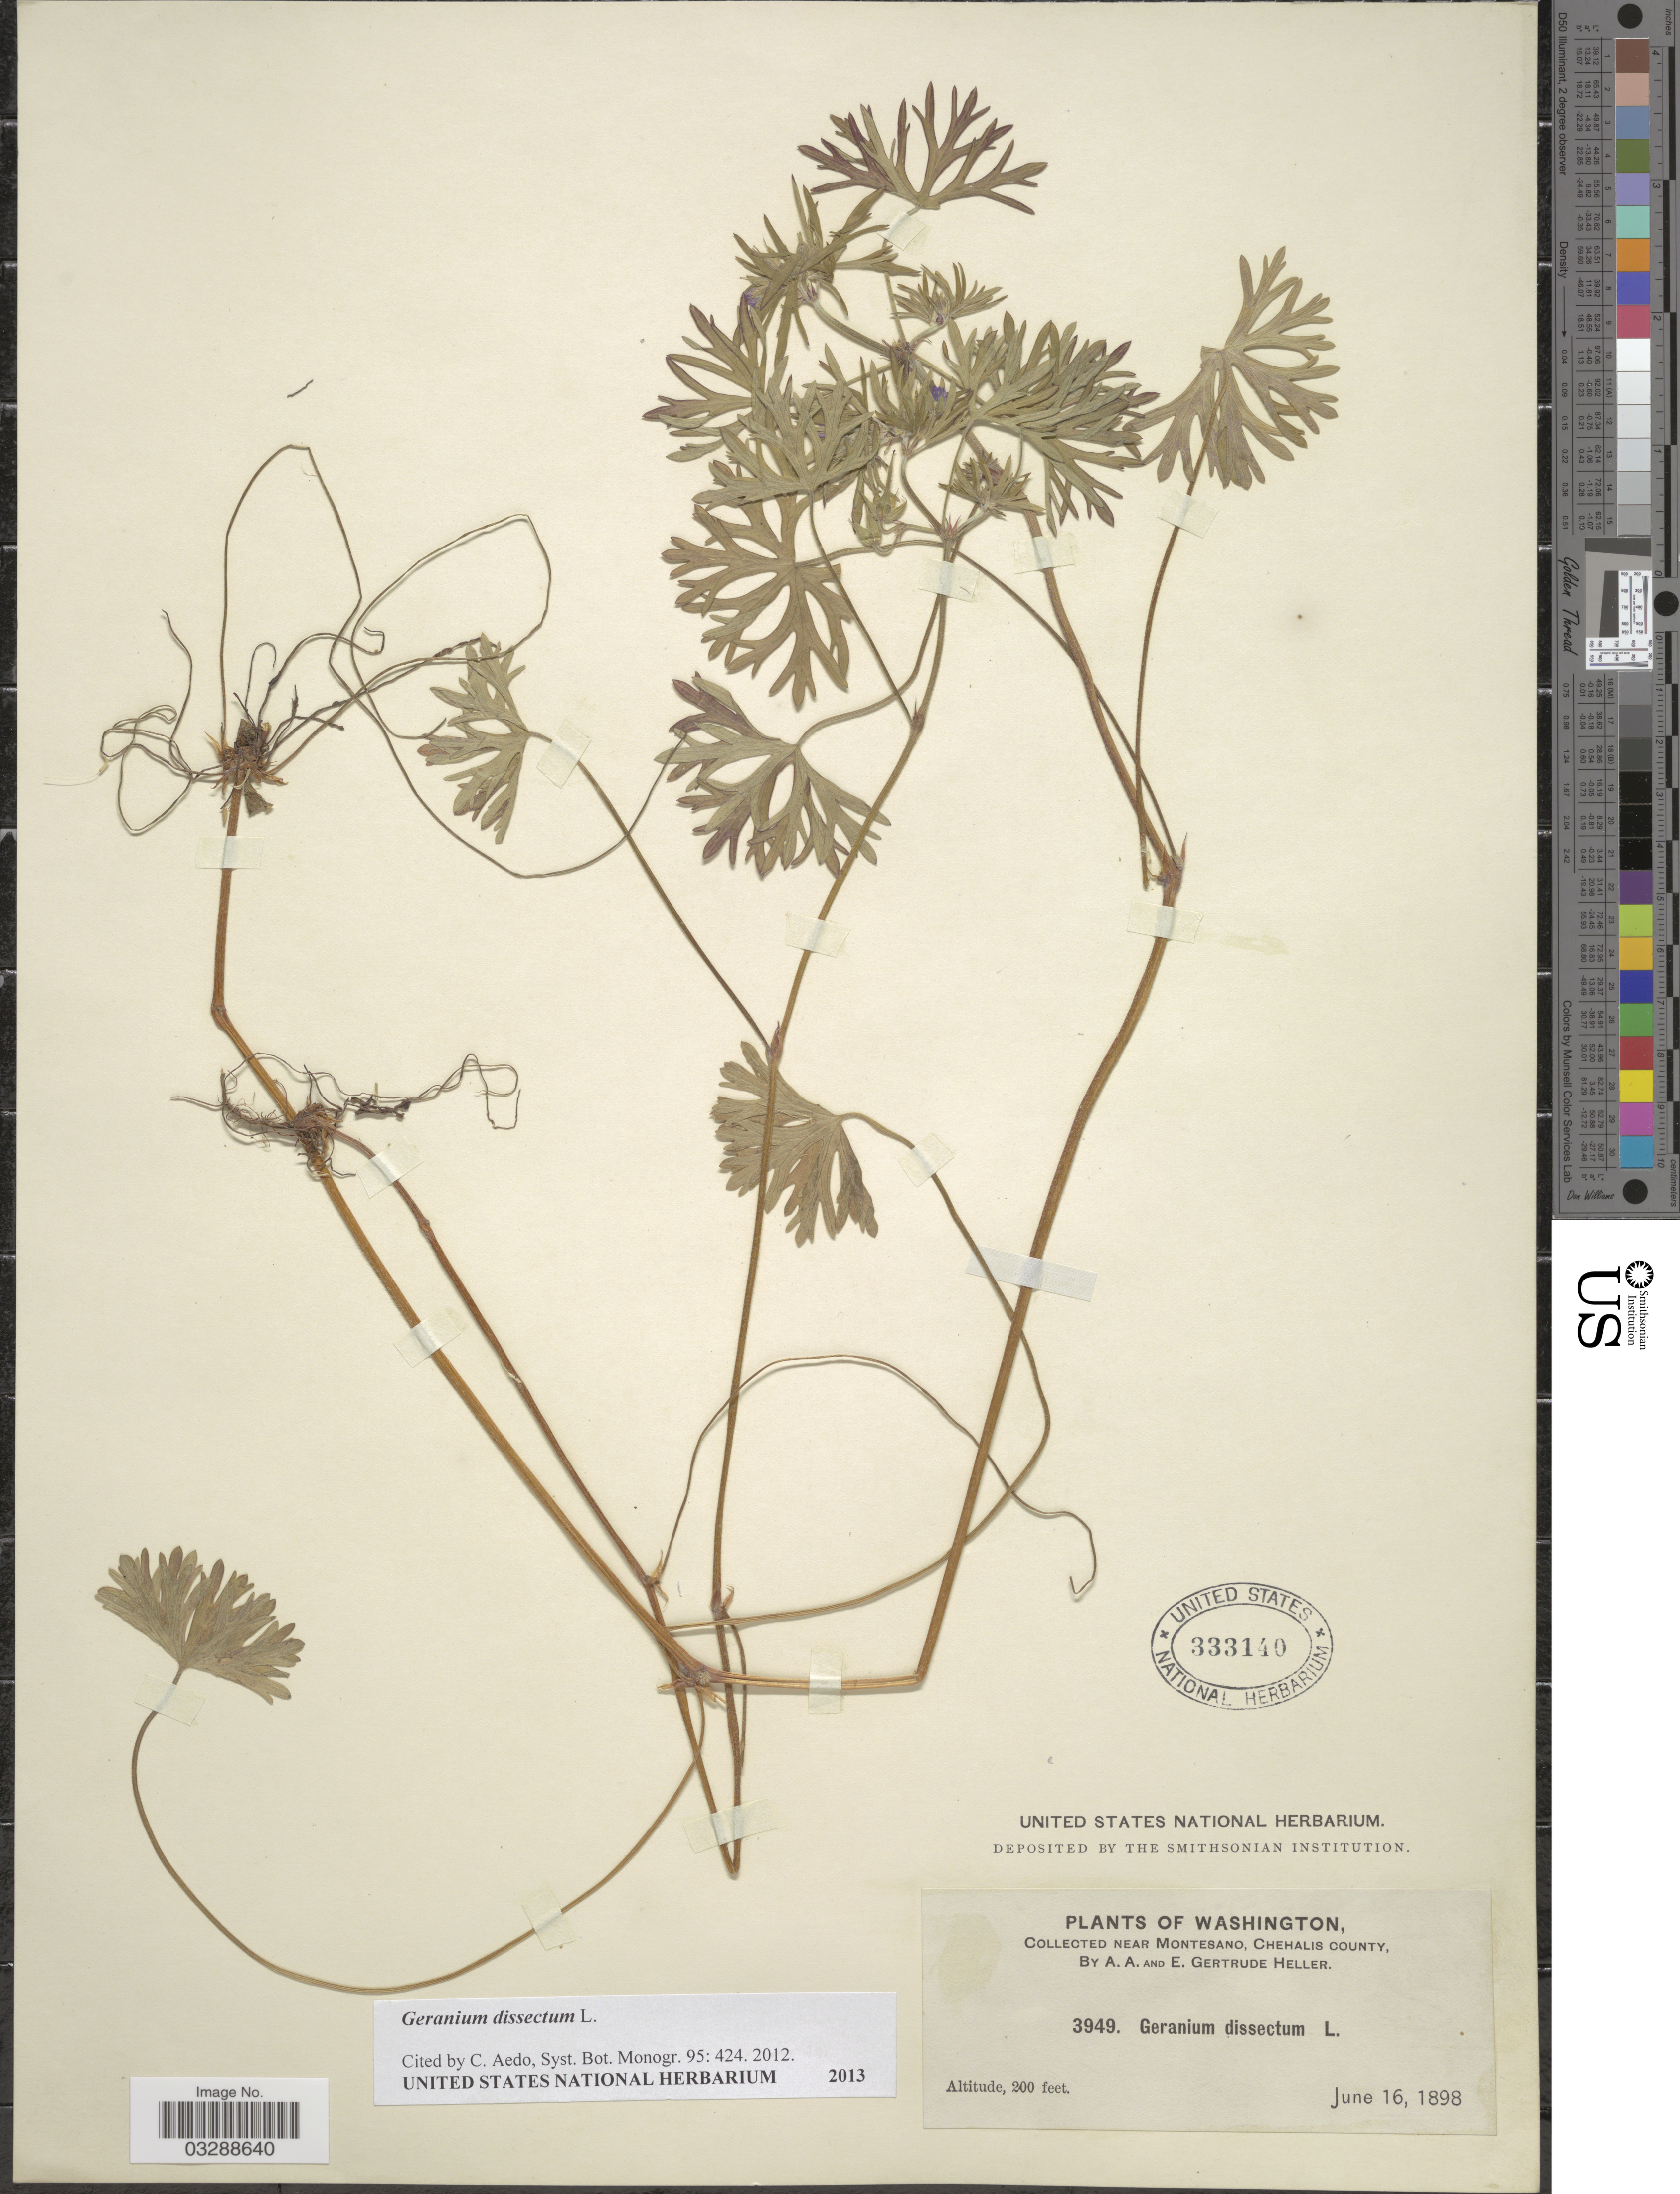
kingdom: Plantae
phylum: Tracheophyta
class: Magnoliopsida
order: Geraniales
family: Geraniaceae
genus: Geranium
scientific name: Geranium dissectum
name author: L.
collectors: A. A. Heller & E. Gertrude Heller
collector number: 3949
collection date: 1898-06-16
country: United States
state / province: Washington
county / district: Grays Harbor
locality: Near Montesano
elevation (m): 61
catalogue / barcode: US 333140